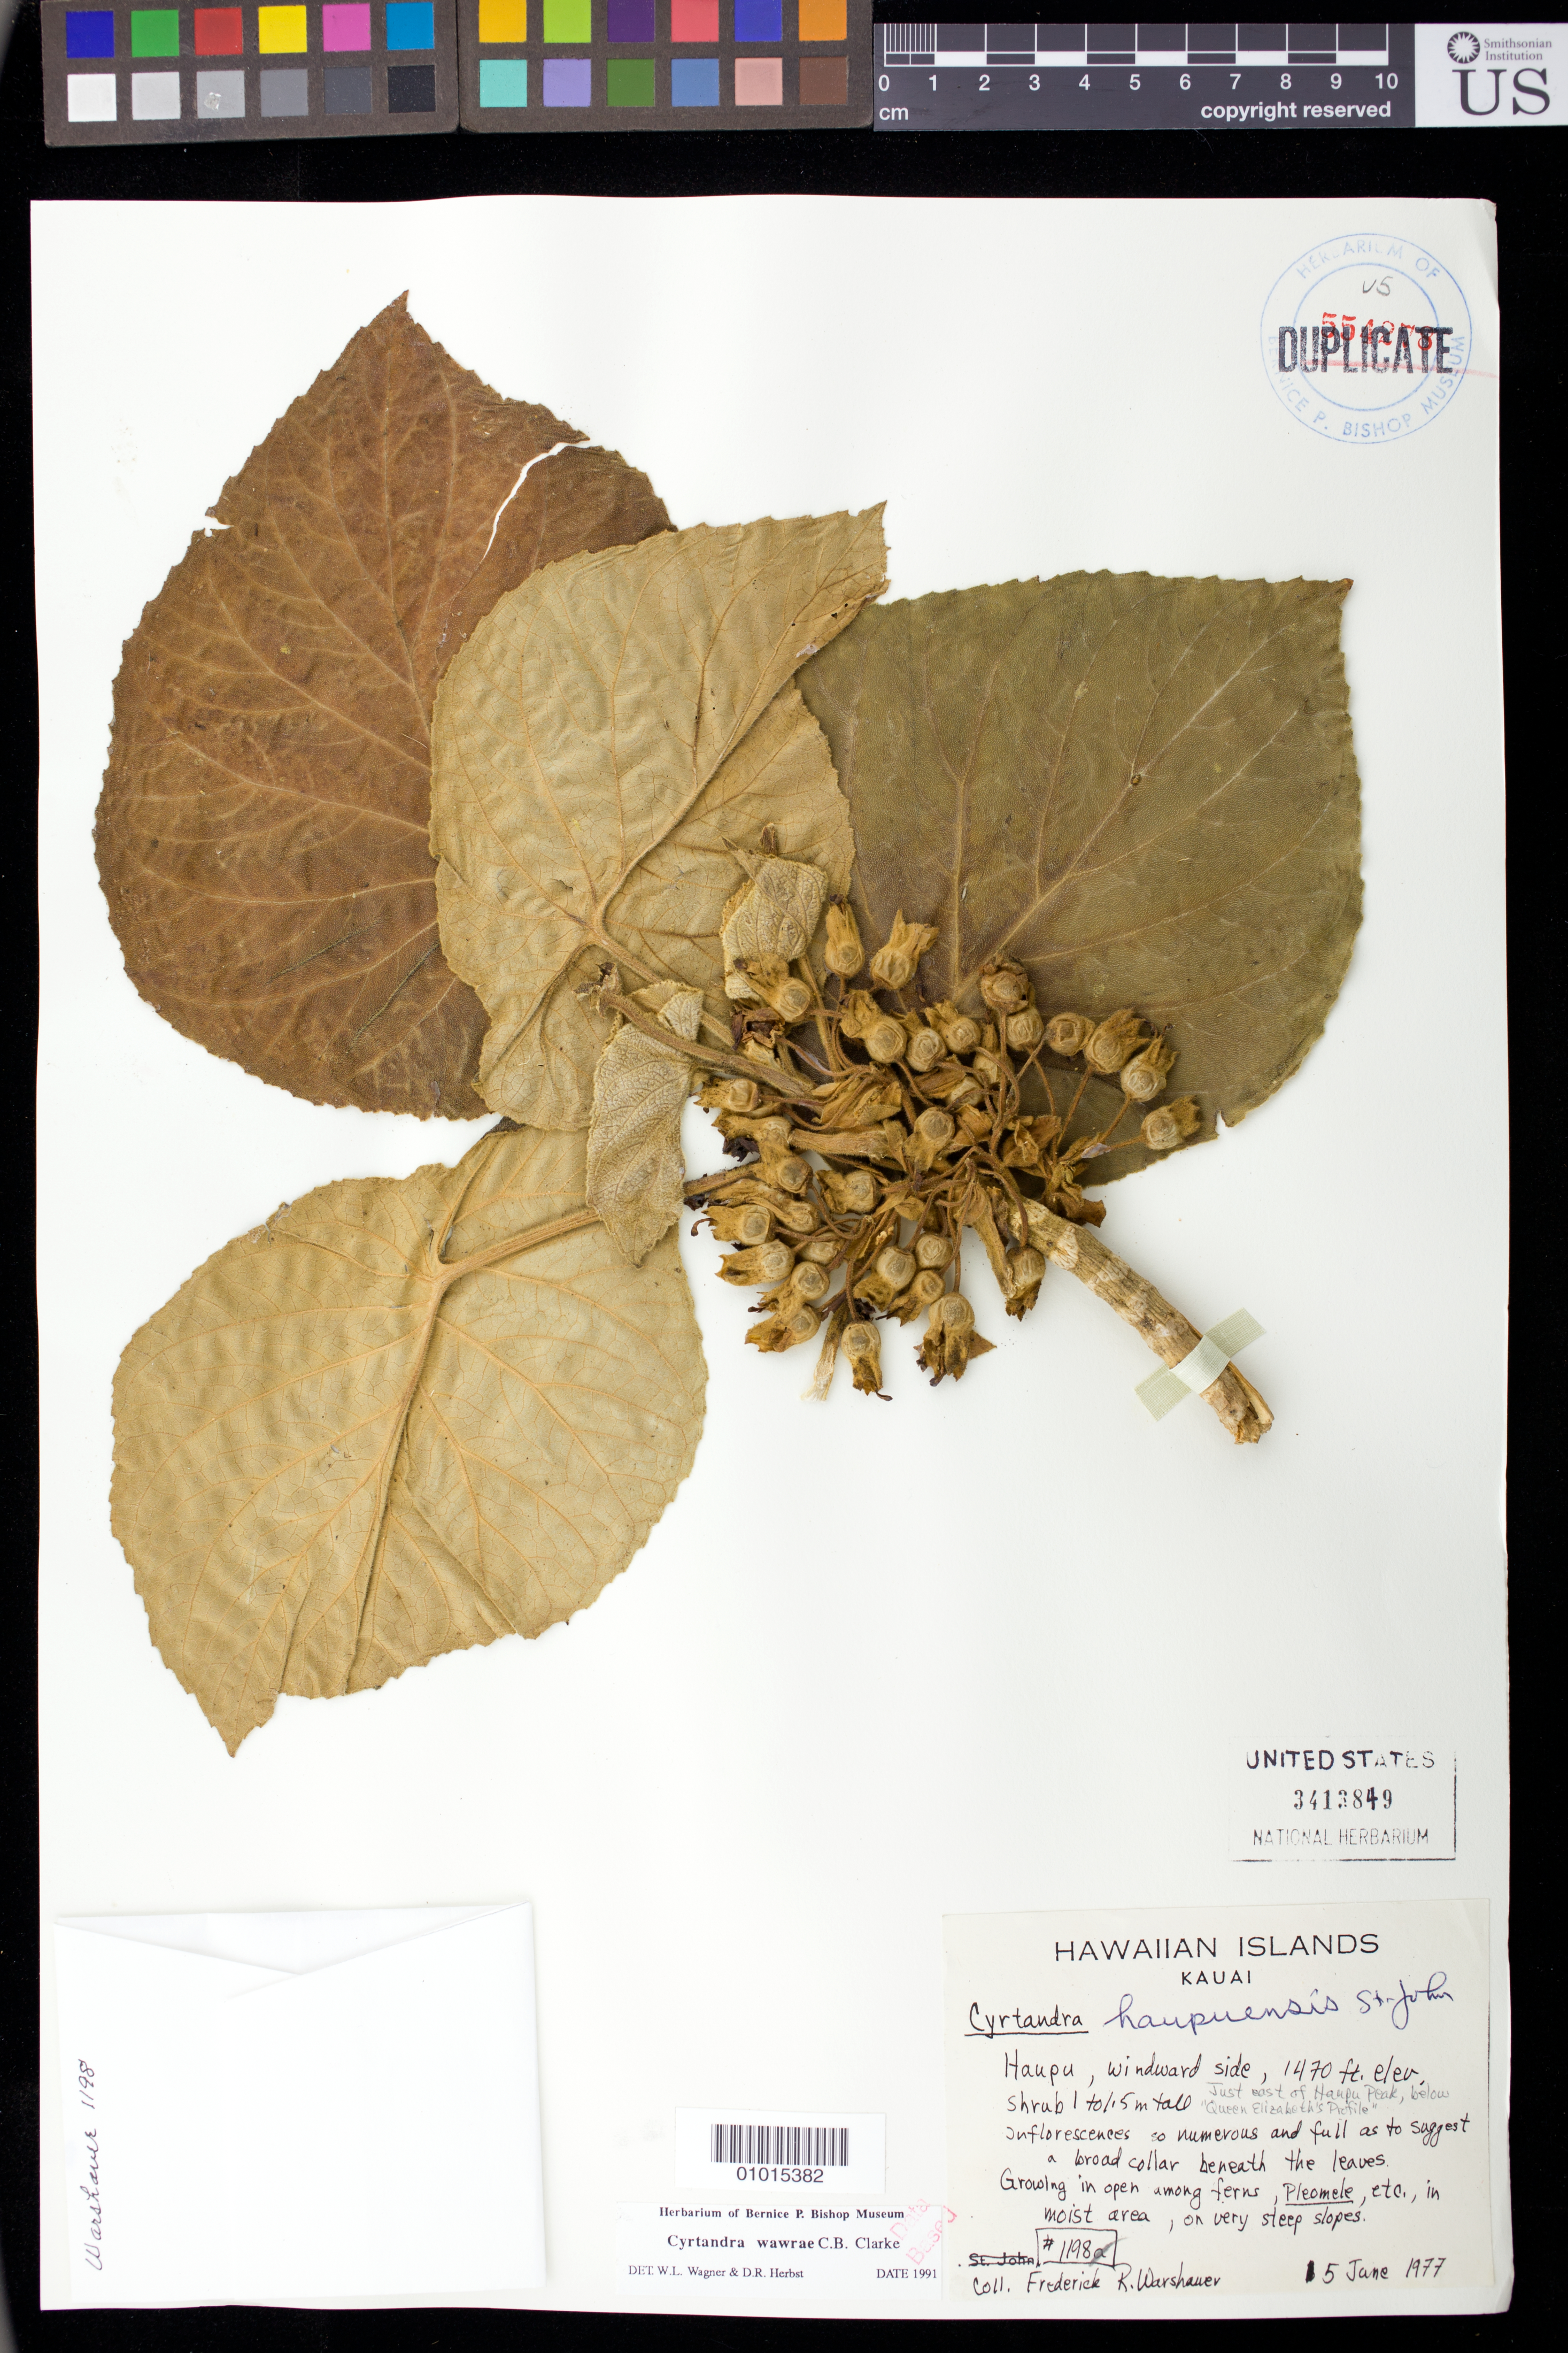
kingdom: Plantae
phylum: Tracheophyta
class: Magnoliopsida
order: Lamiales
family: Gesneriaceae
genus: Cyrtandra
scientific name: Cyrtandra wawrae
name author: C.B. Clarke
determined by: Wagner, W. L.; Herbst, D. R.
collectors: F. Warshauer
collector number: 1198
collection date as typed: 5 Jun 1977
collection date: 1977-06-05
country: United States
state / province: Hawaii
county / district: Kauai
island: Kaua'i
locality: Haupu, windward side. Just E of Haupu Peak, below "Queen Elizabeth's Profile."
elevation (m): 448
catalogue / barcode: US 3413849